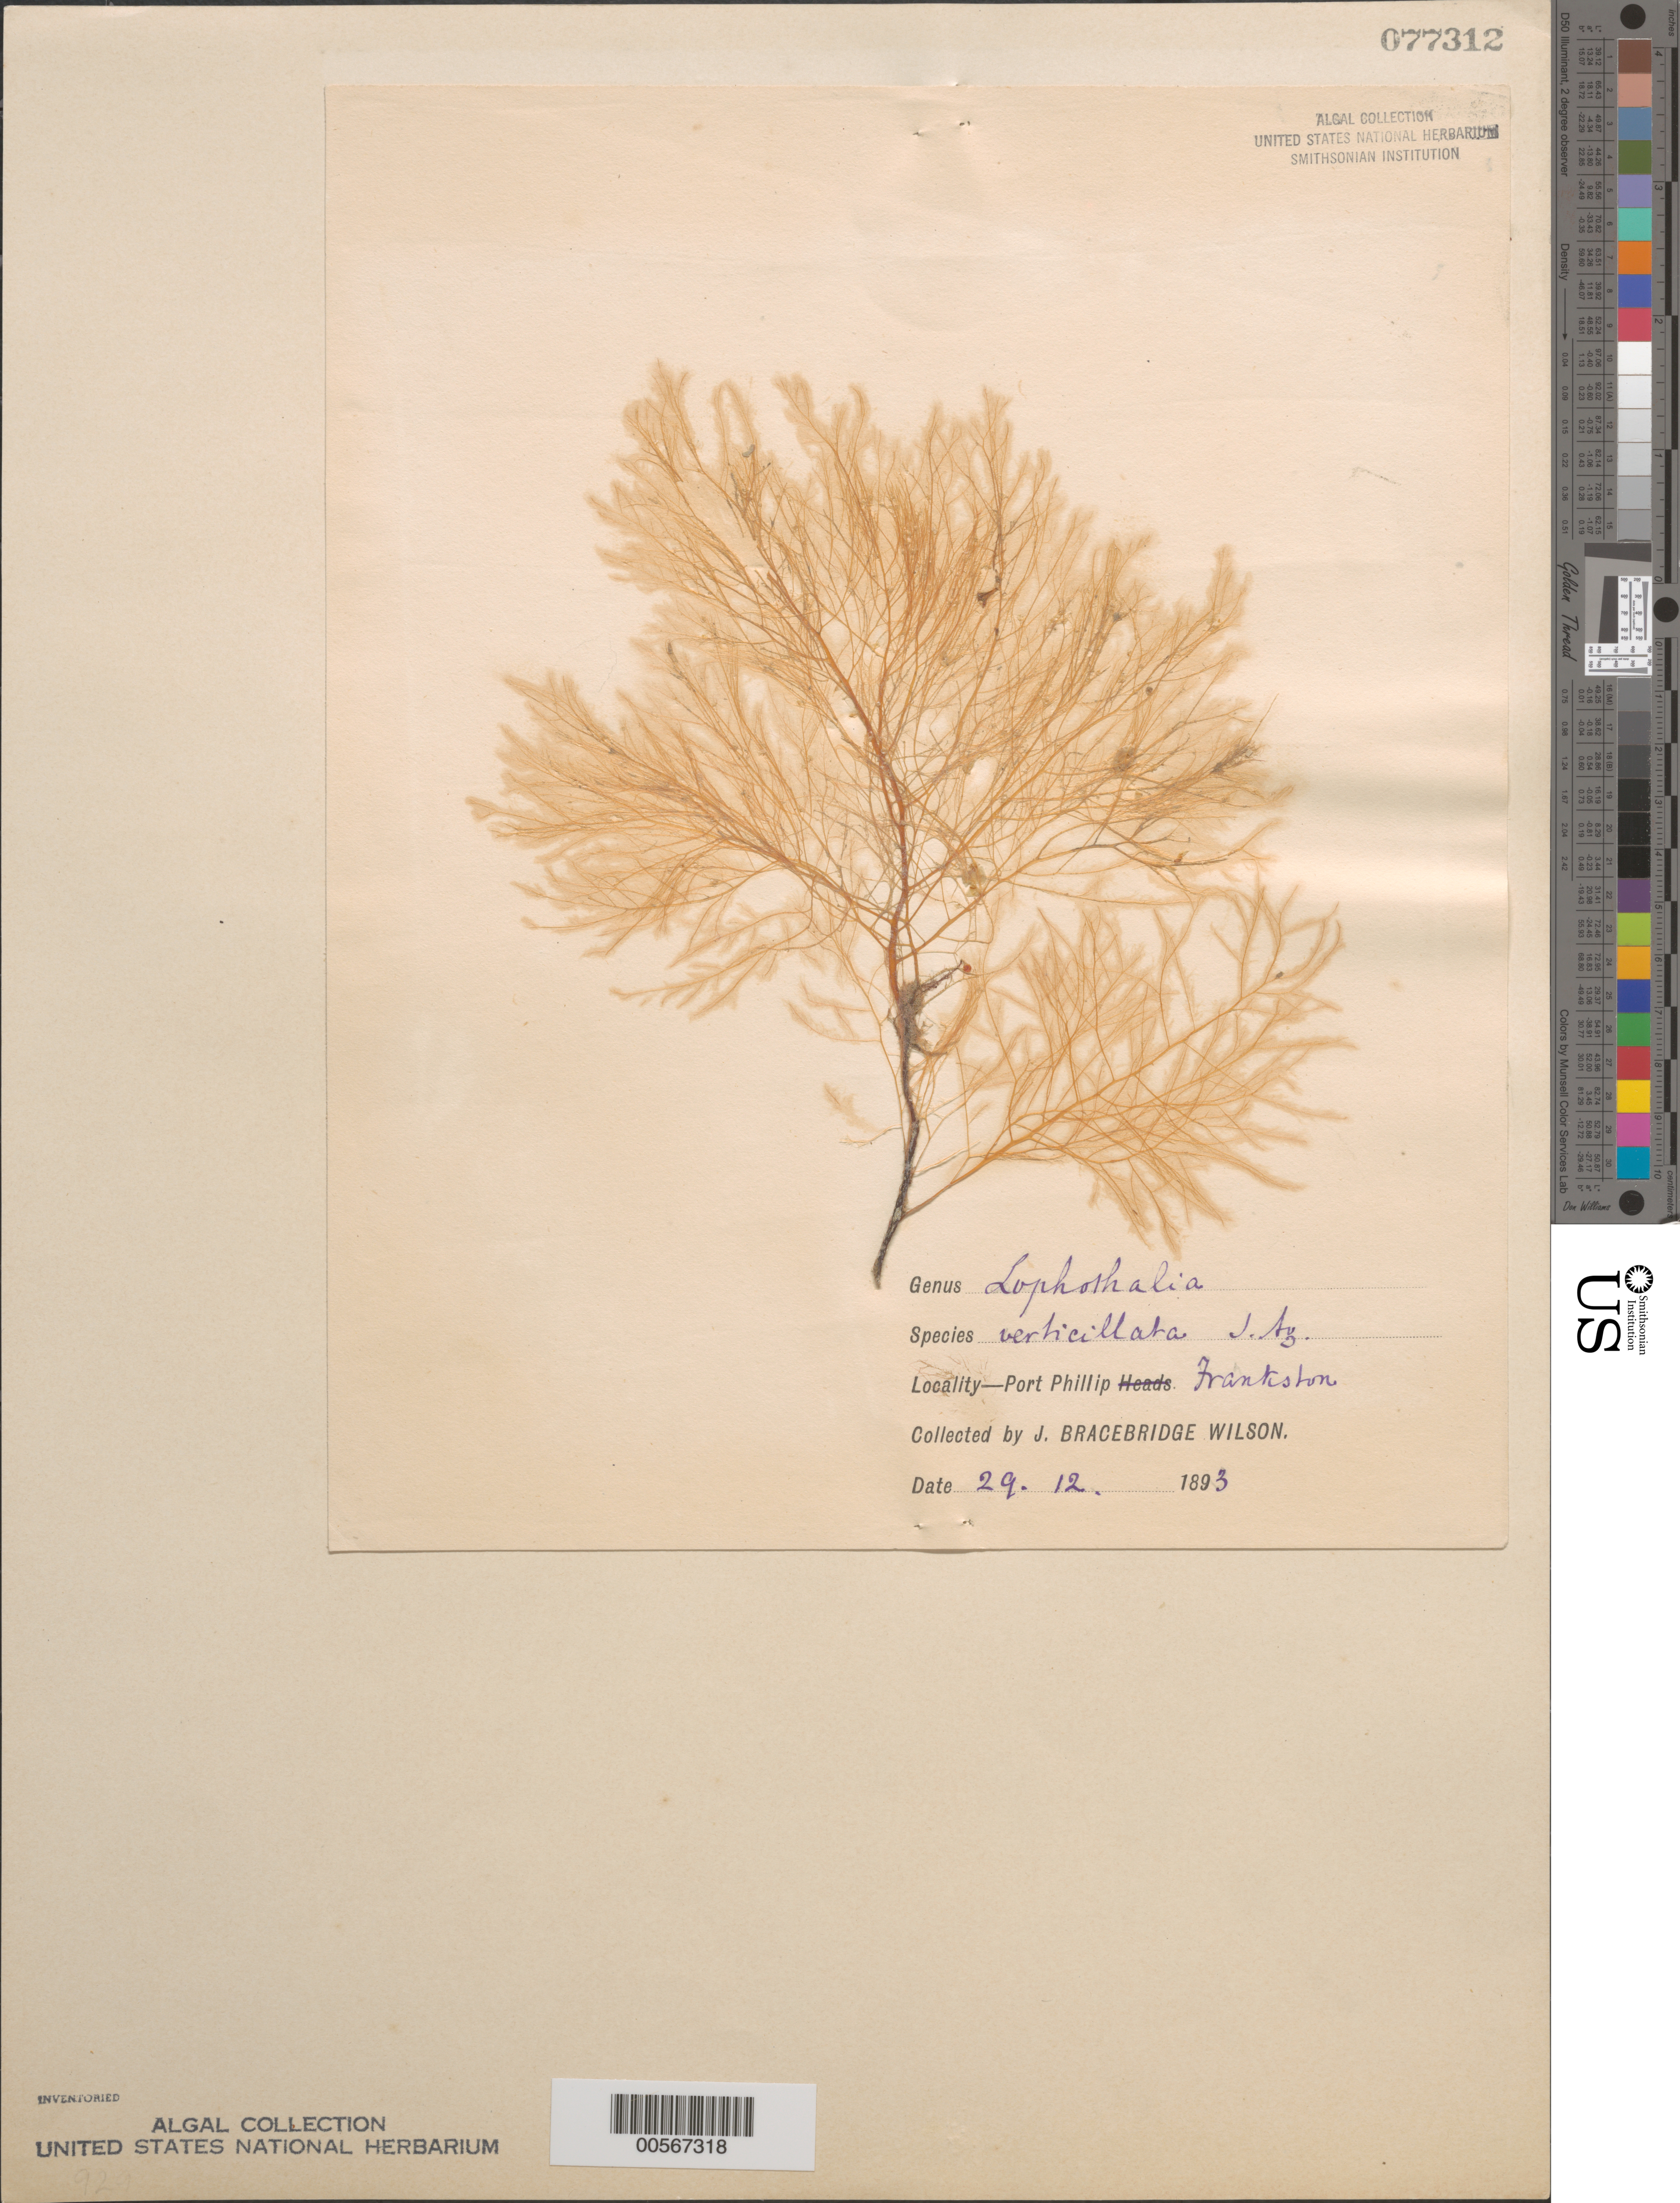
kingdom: Plantae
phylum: Rhodophyta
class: Florideophyceae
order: Ceramiales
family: Rhodomelaceae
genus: Lophothalia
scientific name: Lophothalia verticillata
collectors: J. B. Wilson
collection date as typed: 29 Dec 1893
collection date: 1893-12-29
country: Australia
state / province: Victoria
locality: Frankston, port phillip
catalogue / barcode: US 77312